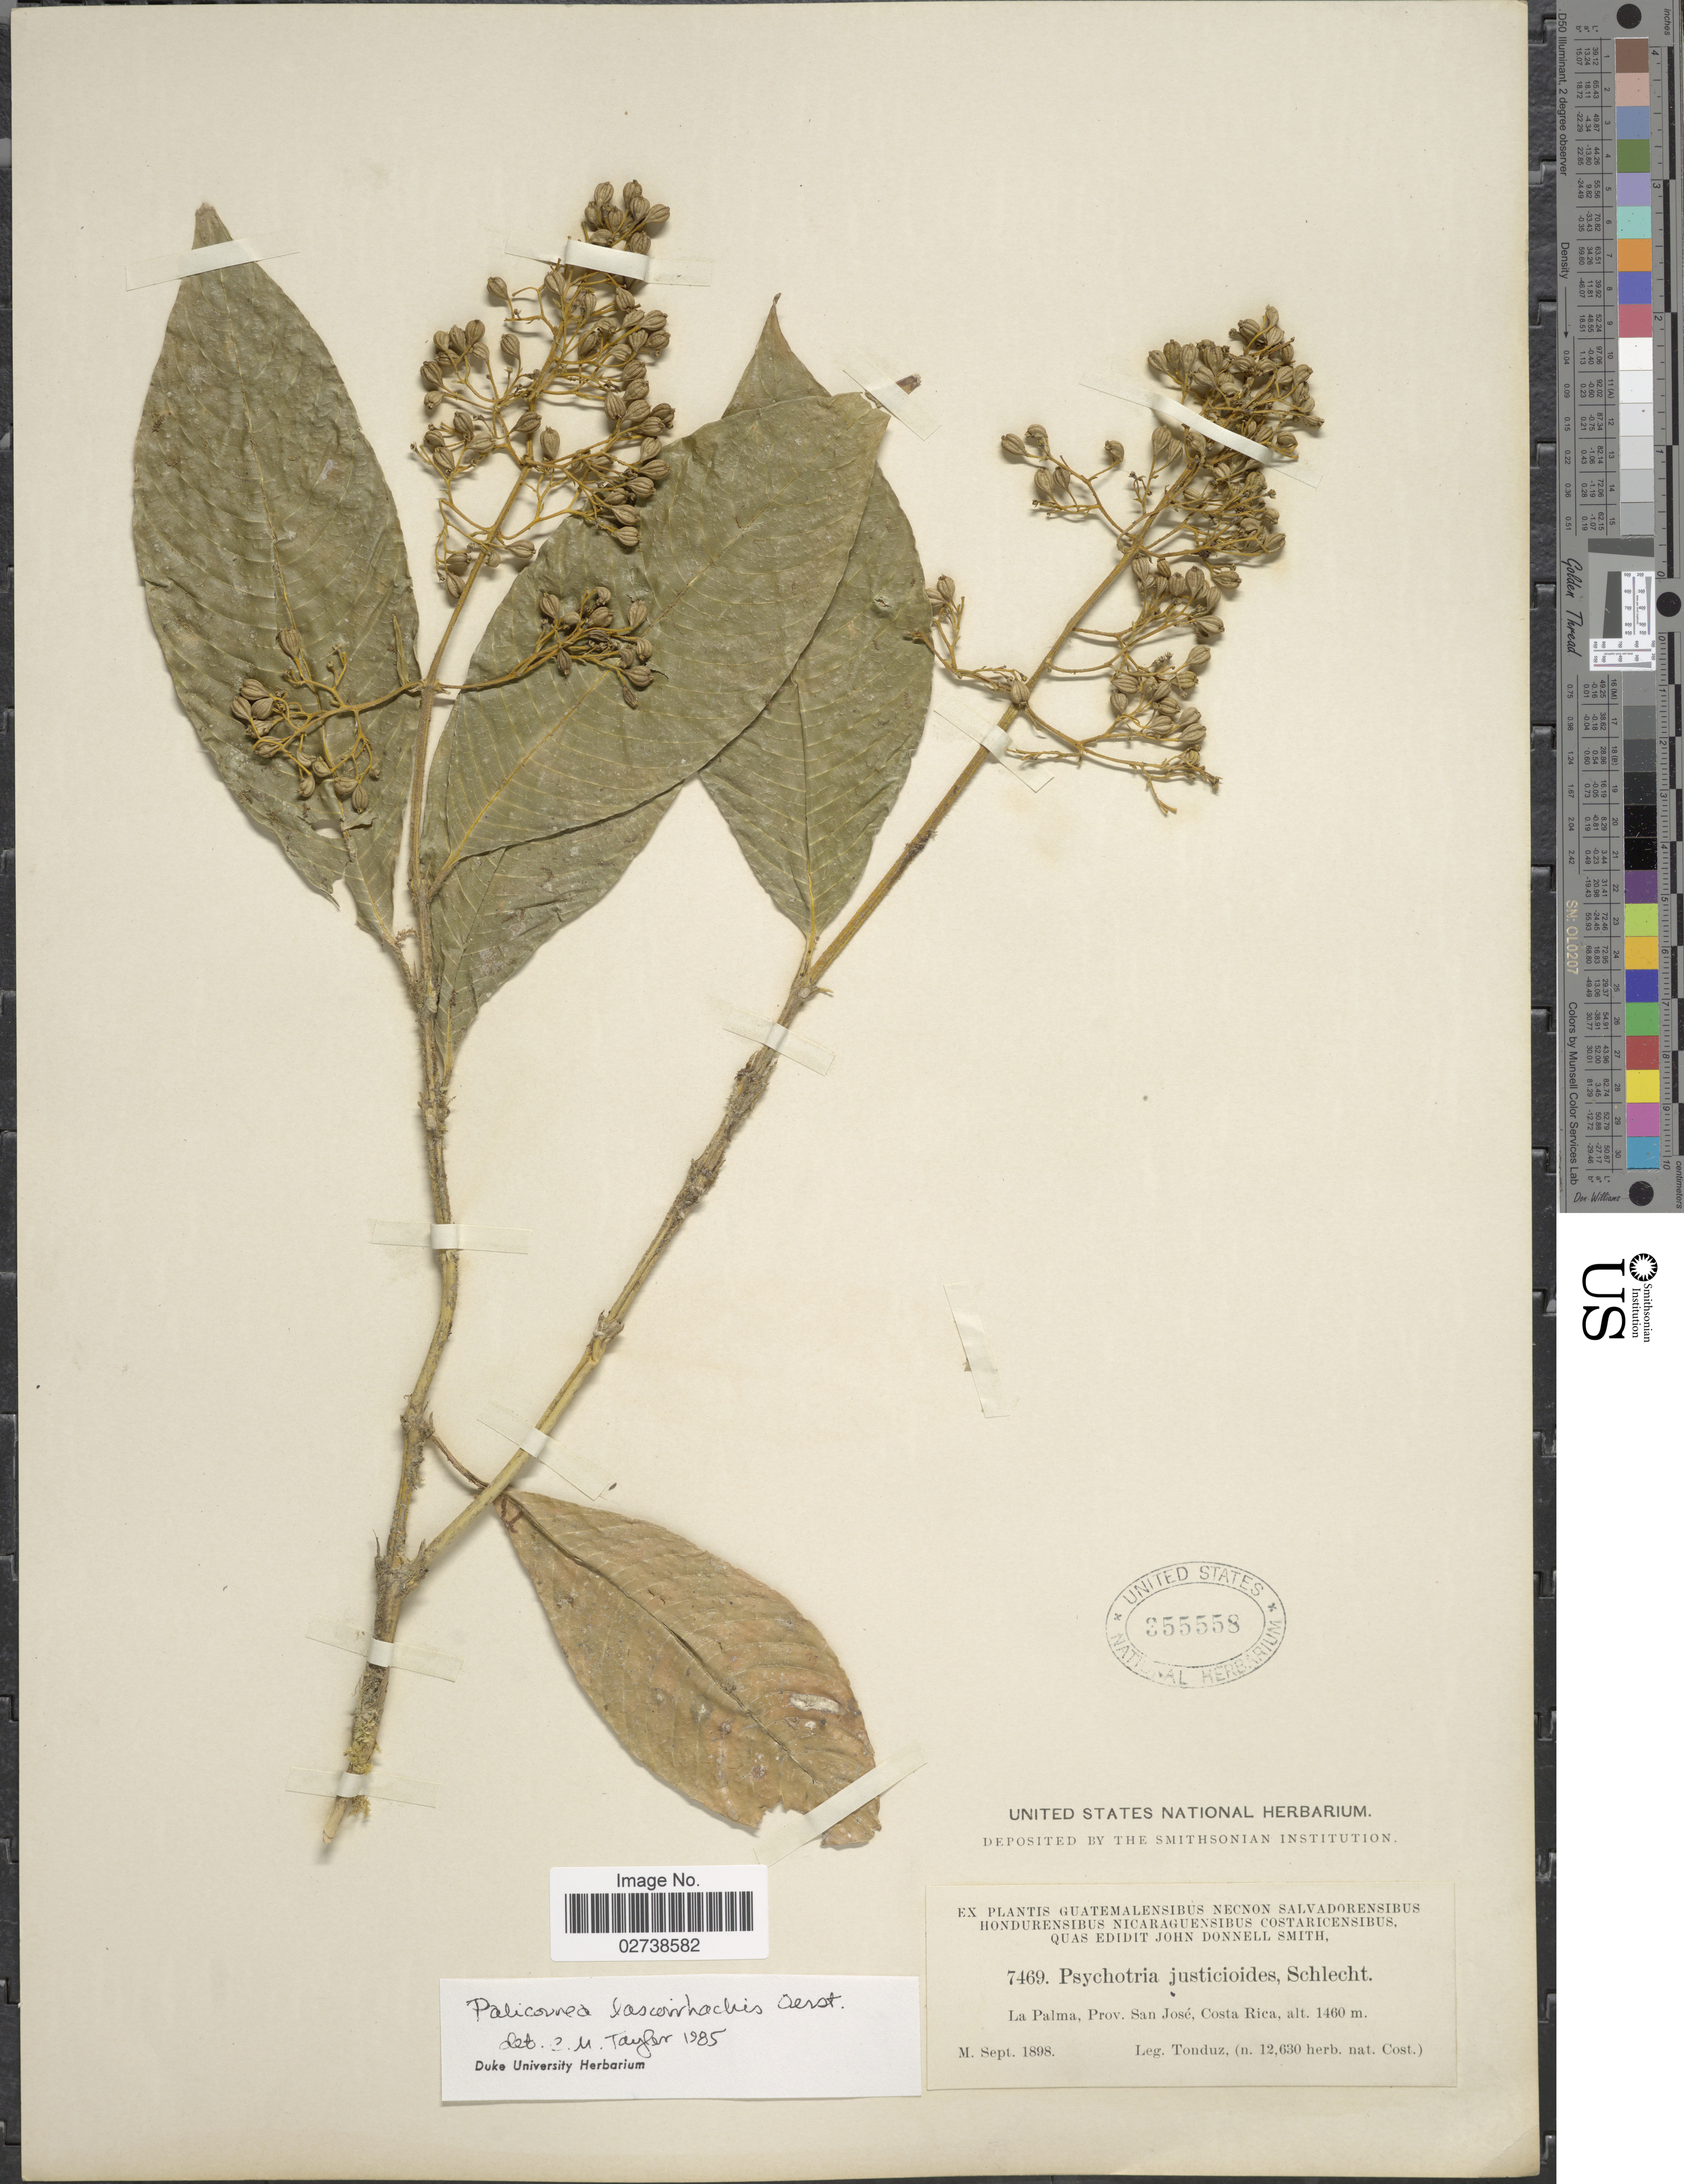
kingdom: Plantae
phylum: Tracheophyta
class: Magnoliopsida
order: Gentianales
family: Rubiaceae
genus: Palicourea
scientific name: Palicourea lasiorrhachis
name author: Oerst.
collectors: A. Tonduz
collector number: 7469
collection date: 1898-09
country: Costa Rica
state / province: San José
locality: La Palma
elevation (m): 1460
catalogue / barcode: US 355558